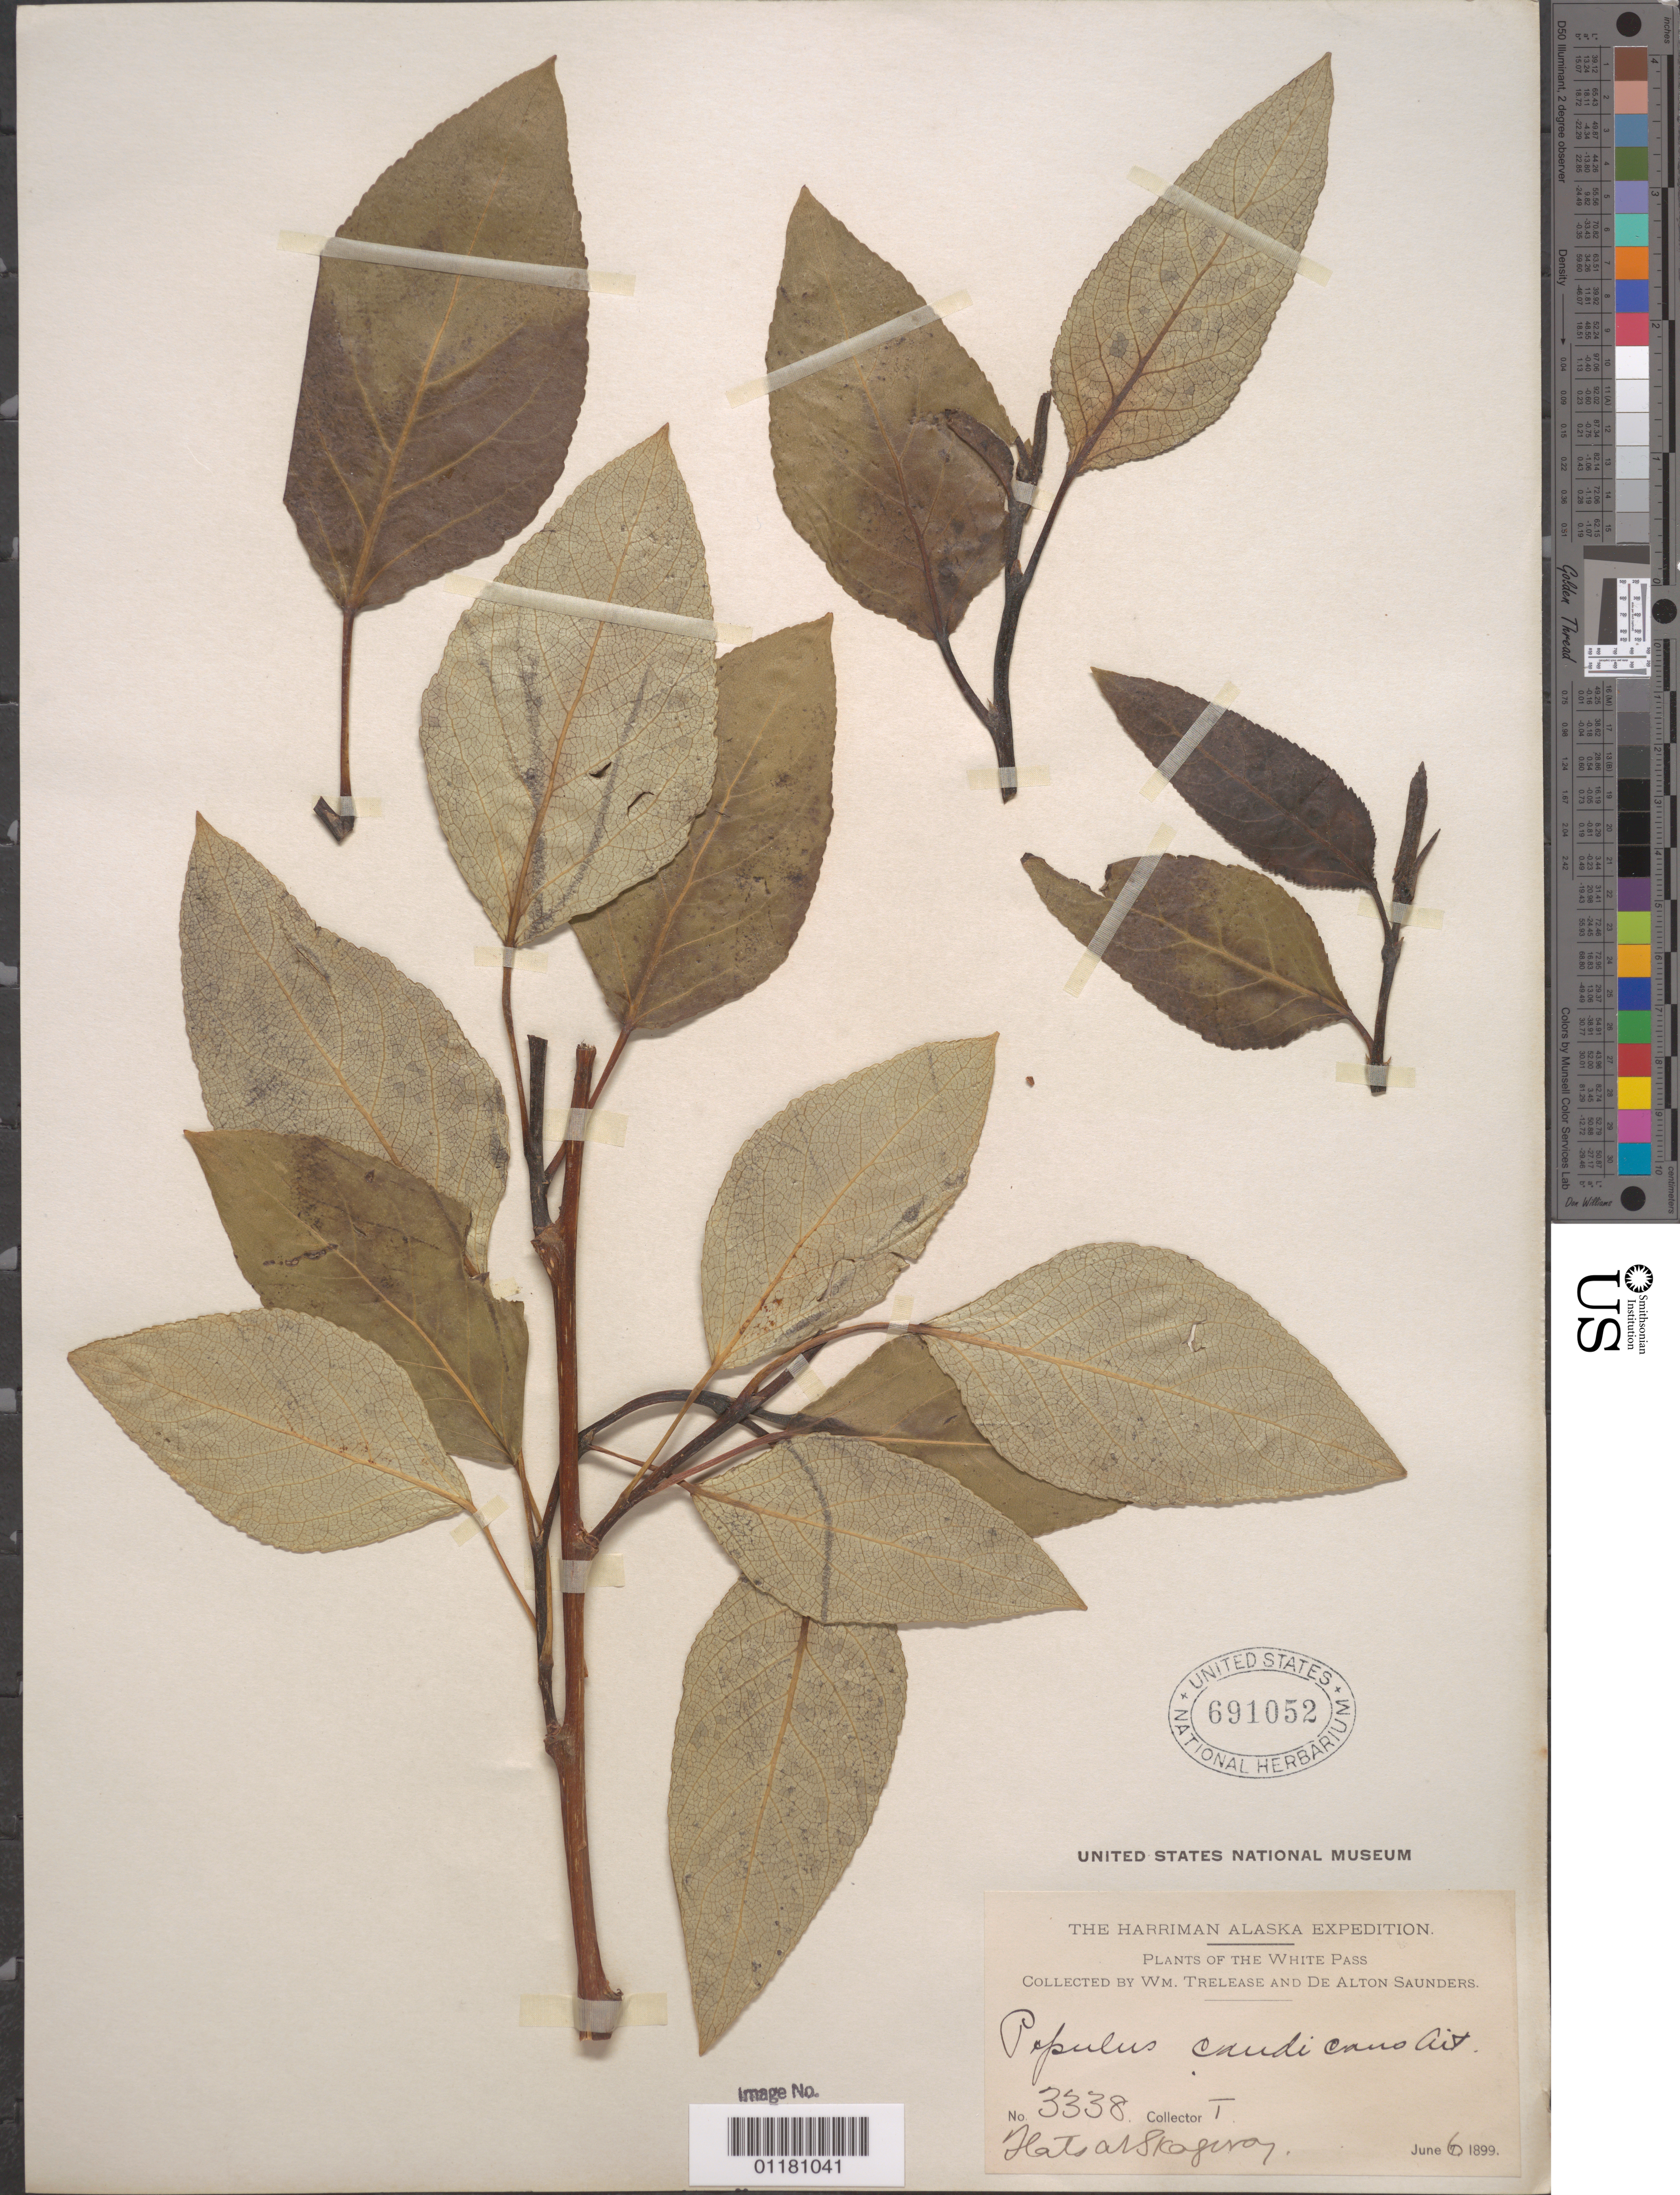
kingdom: Plantae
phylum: Tracheophyta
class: Magnoliopsida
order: Malpighiales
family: Salicaceae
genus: Populus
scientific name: Populus candicans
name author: Aiton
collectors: W. Trelease & D. A. Saunders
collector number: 3338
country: United States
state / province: Alaska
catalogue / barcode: US 691052